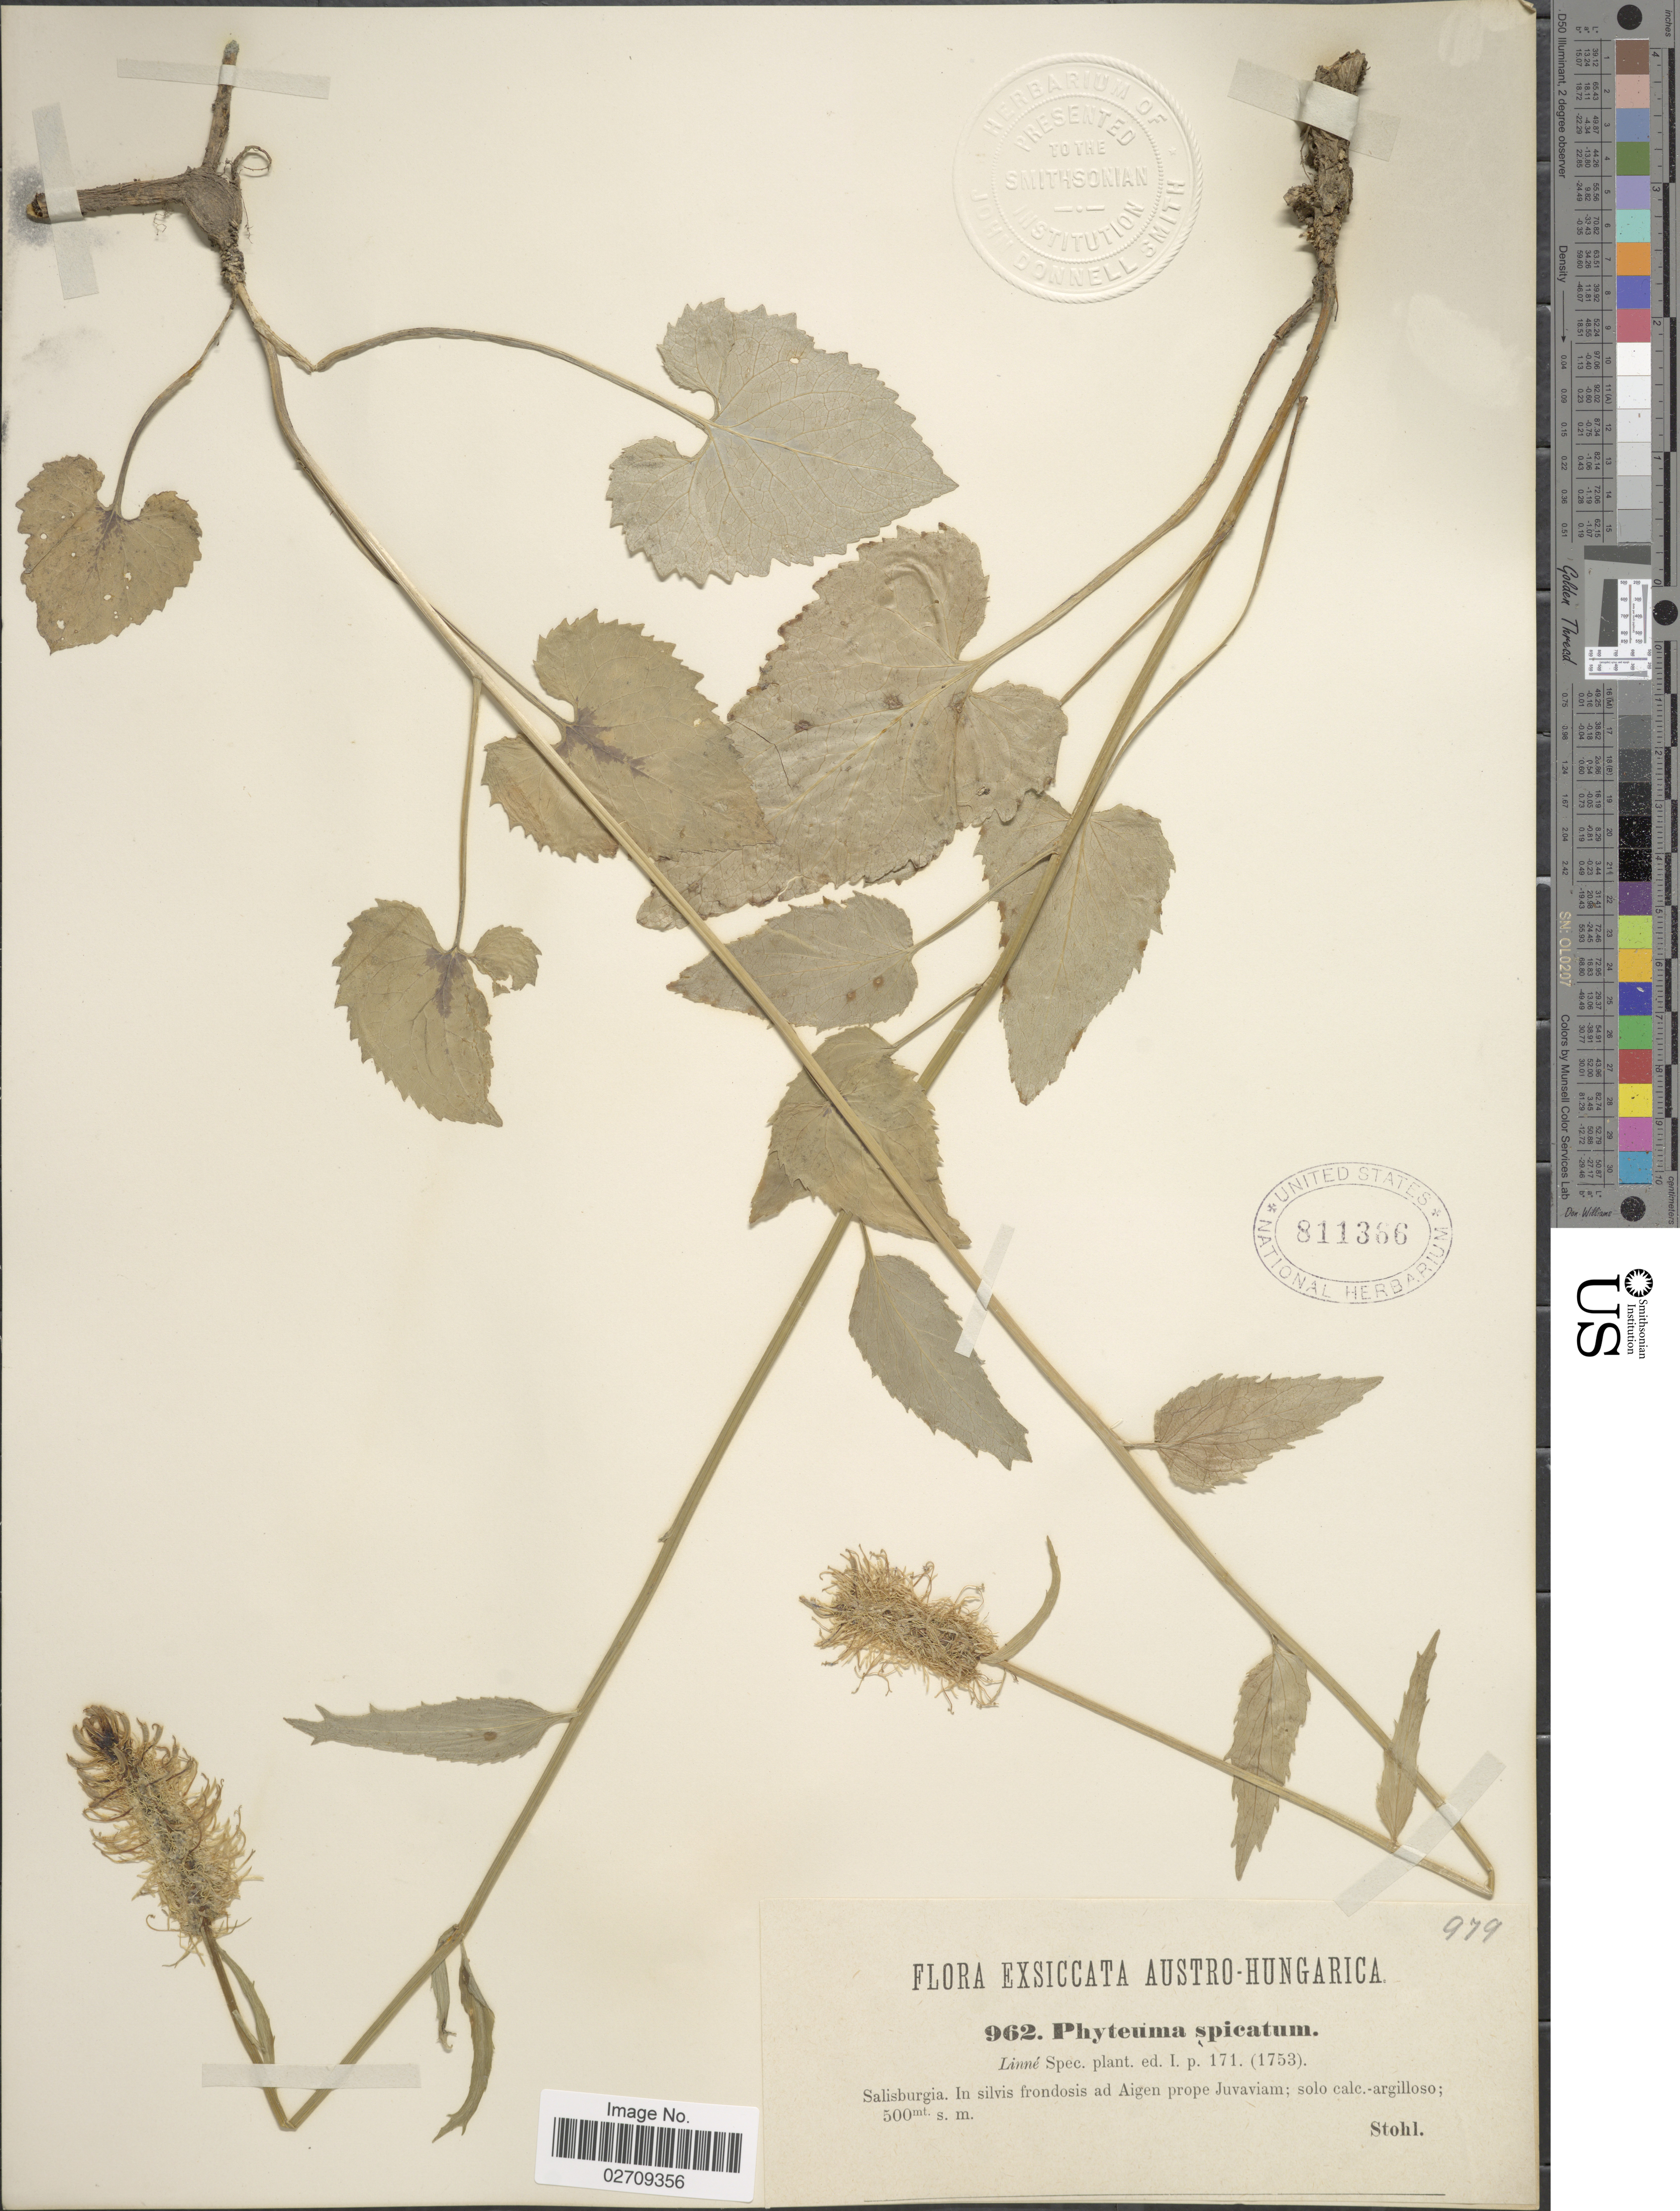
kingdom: Plantae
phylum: Tracheophyta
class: Magnoliopsida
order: Asterales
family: Campanulaceae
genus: Phyteuma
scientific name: Phyteuma spicatum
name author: L.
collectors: Stohl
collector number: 962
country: Hungary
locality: Austro-Hungarica, Salisburgia. In silvis frondosis ad Aigen prope Juvaviam; solo calc.-argilloso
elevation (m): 500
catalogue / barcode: US 811366